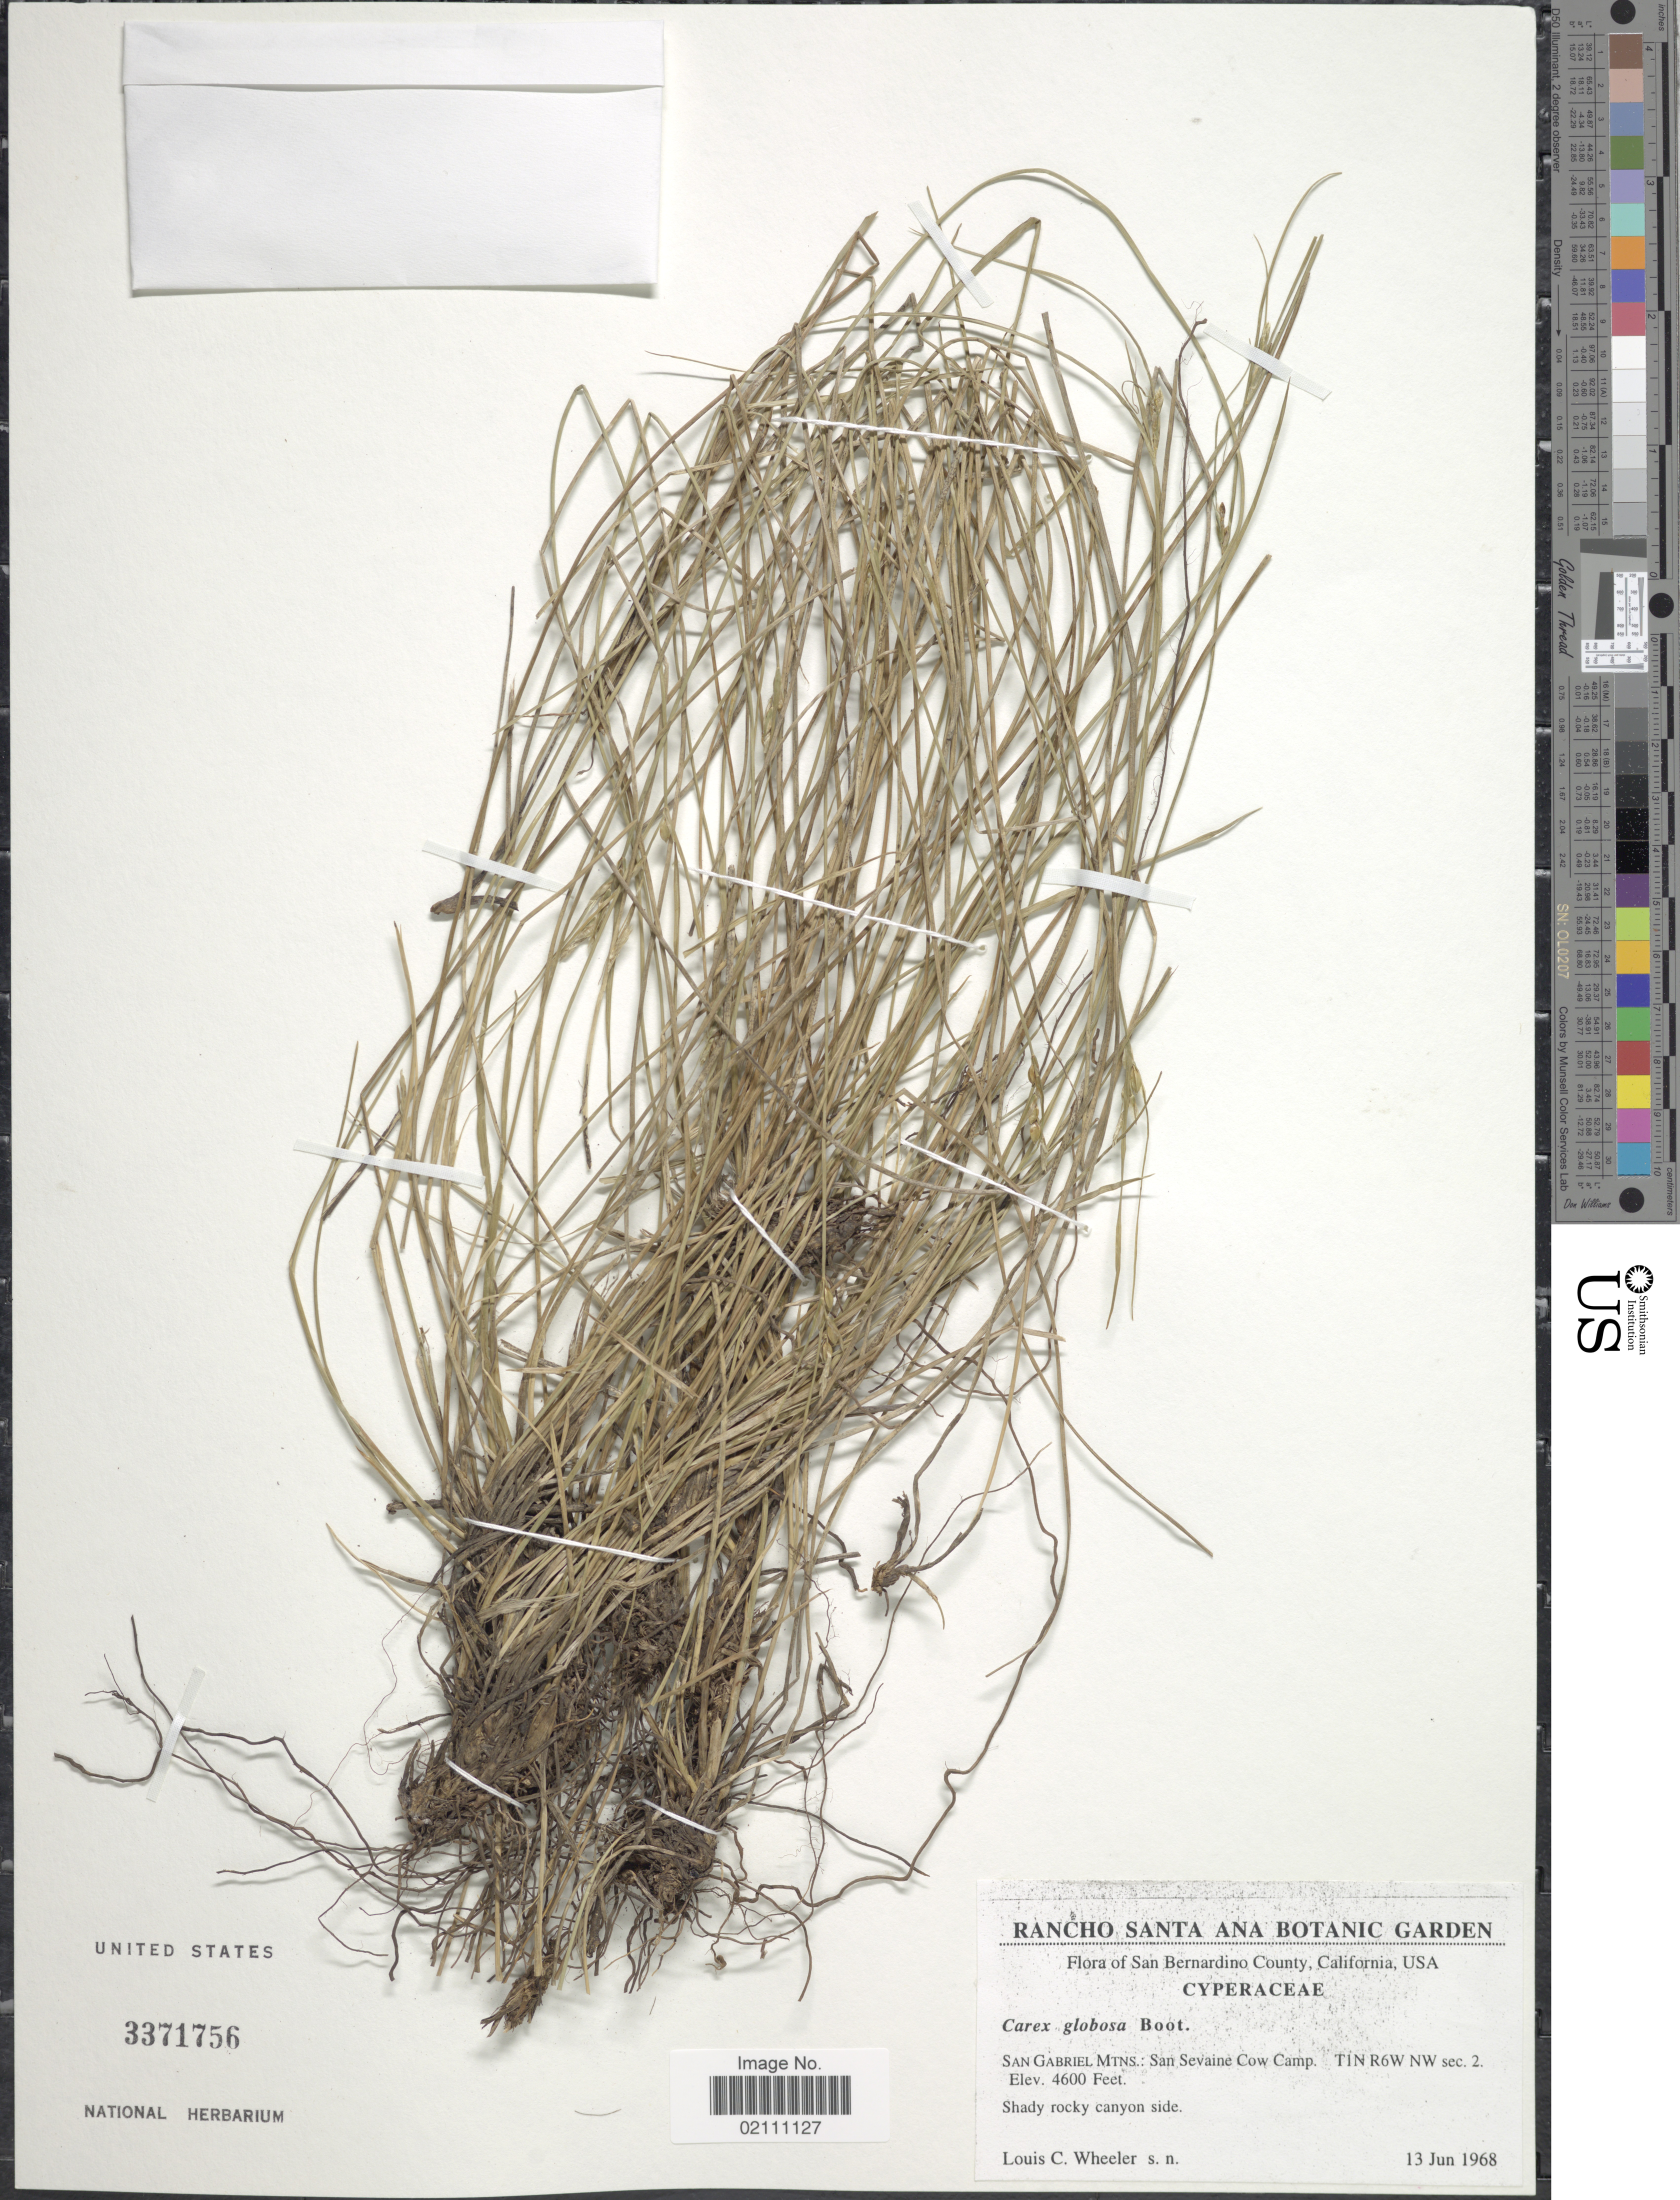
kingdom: Plantae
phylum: Tracheophyta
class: Liliopsida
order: Poales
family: Cyperaceae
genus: Carex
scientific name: Carex globosa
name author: Boott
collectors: L. C. Wheeler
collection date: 1968-06-13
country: United States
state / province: California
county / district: San Bernardino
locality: San Bernardino County, San Garbiel Mtns: San Sevaine Cow Camp, T1N R6W NW sec. 2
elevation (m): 1402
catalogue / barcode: US 3371756